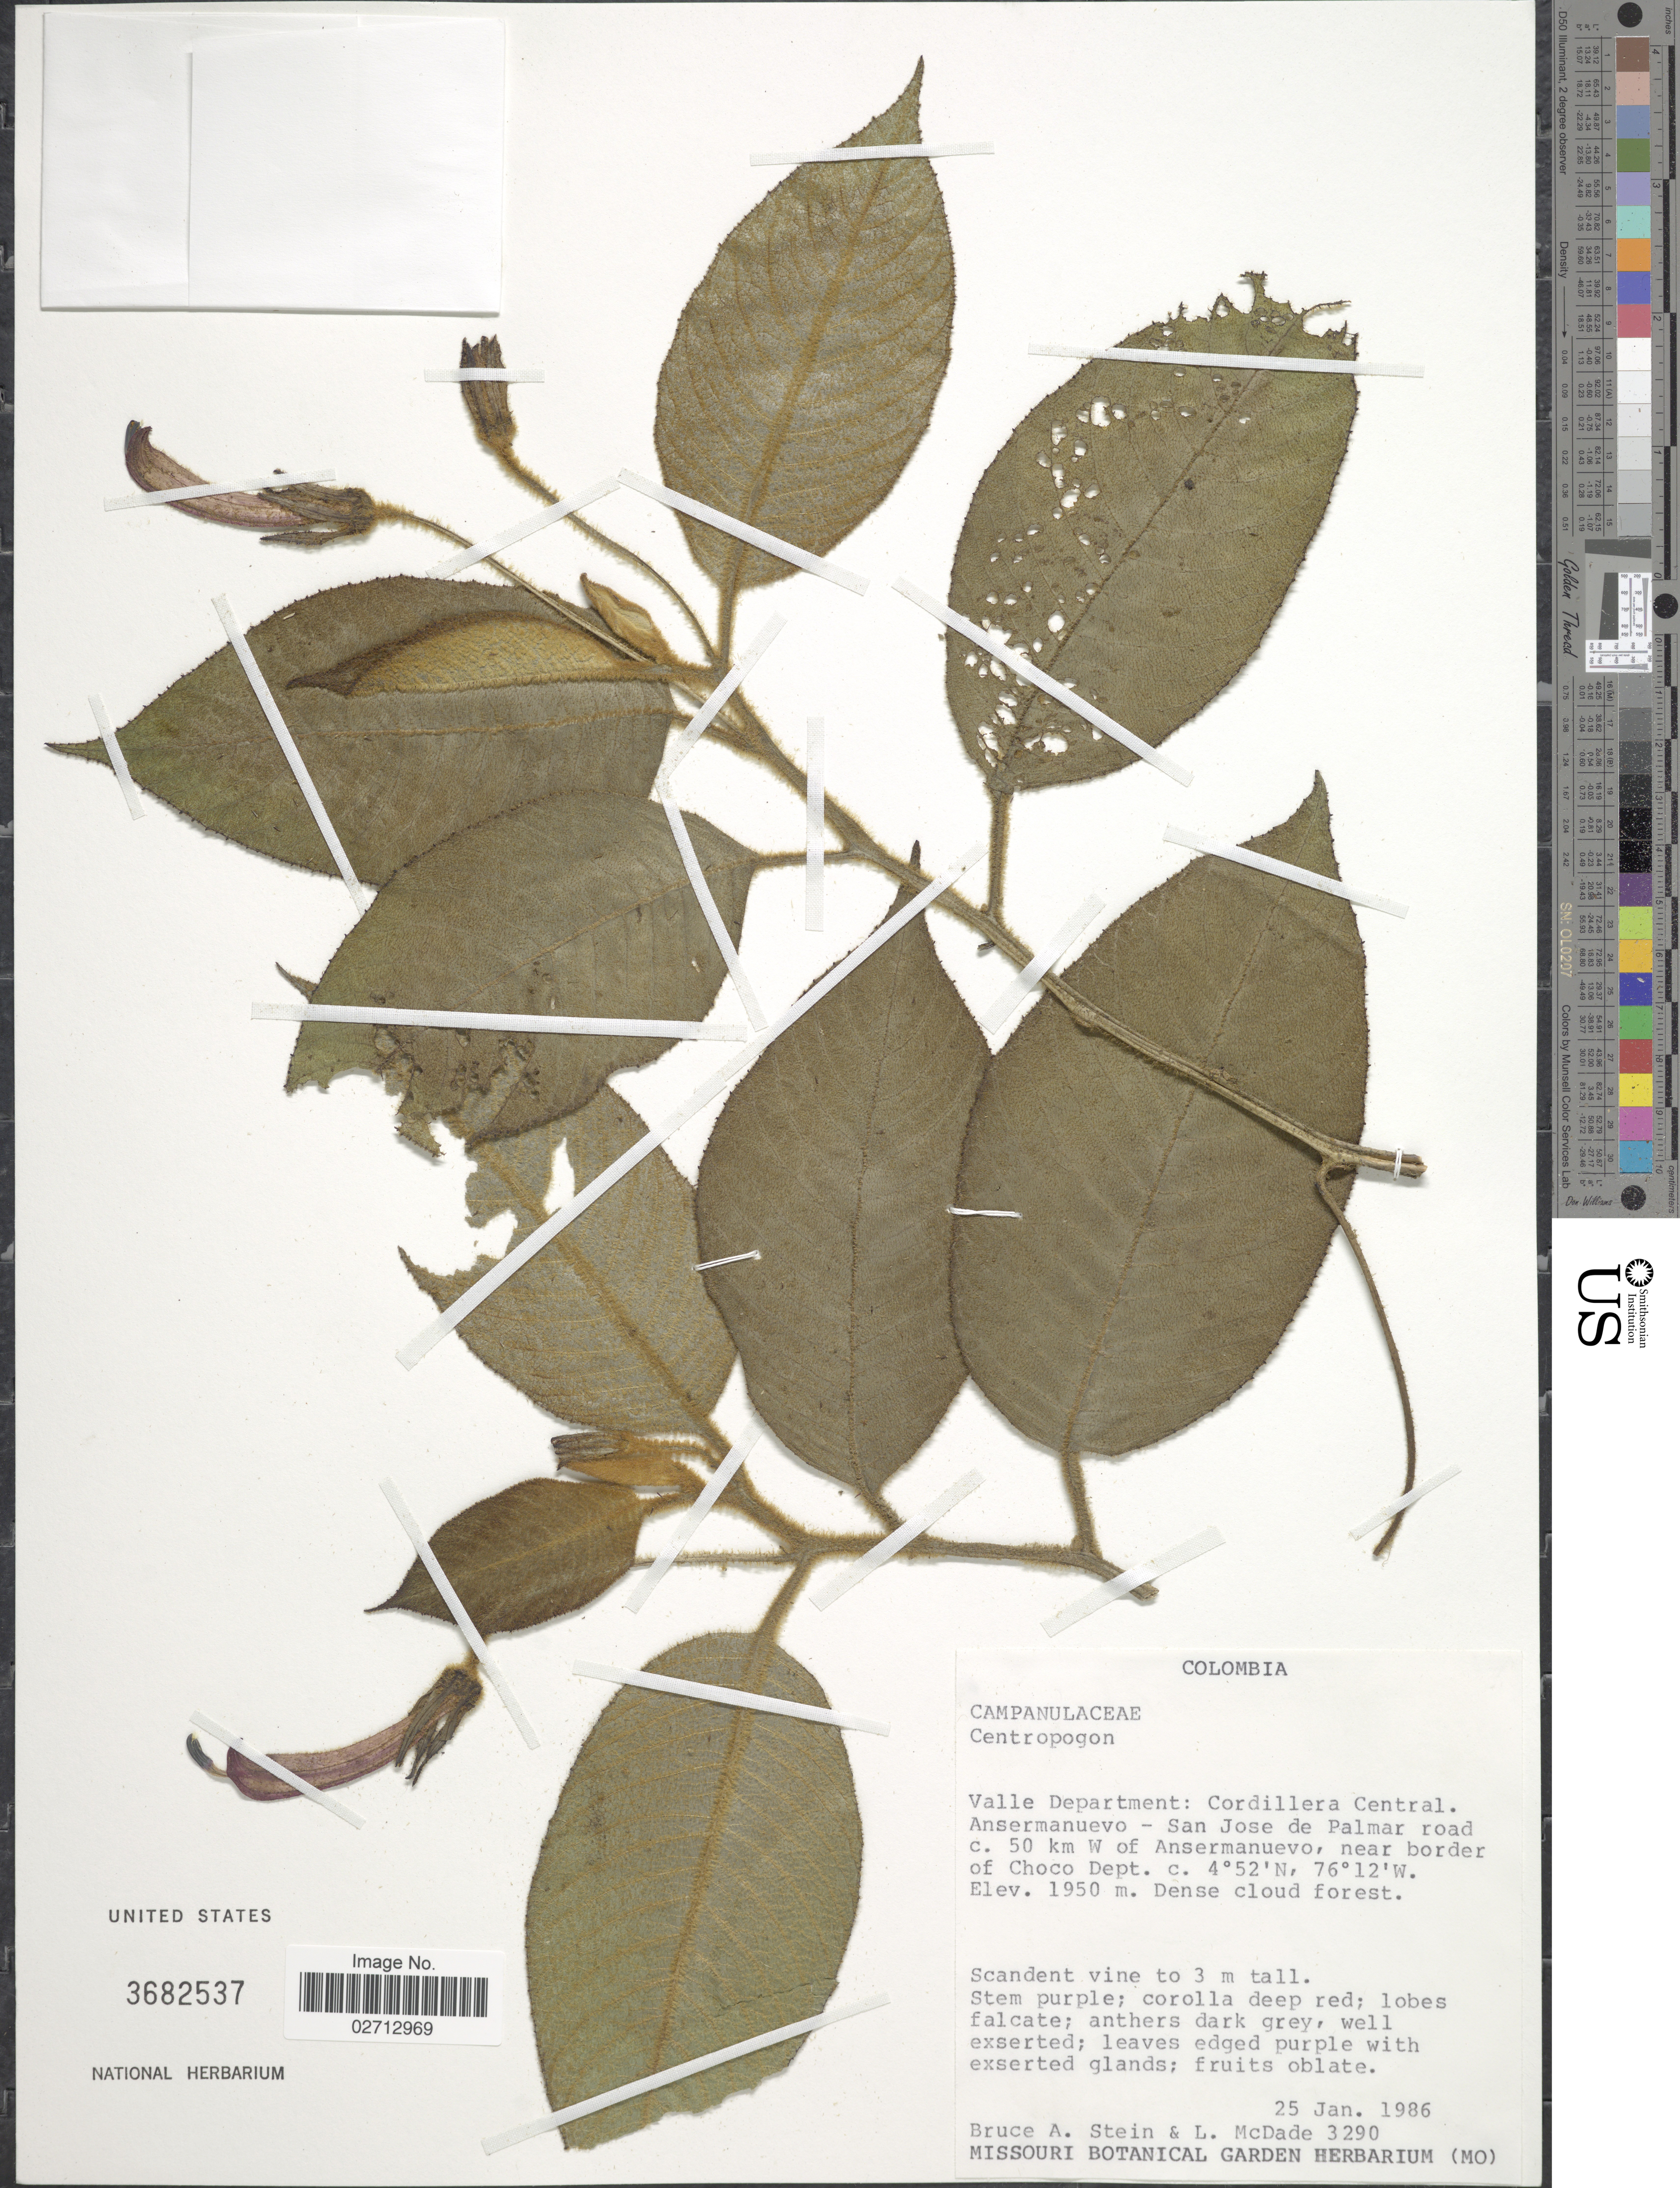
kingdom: Plantae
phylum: Tracheophyta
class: Magnoliopsida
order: Asterales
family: Campanulaceae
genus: Centropogon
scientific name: Centropogon sp.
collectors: B. A. Stein & L. McDade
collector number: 3290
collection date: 1986-01-25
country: Colombia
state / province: Valle del Cauca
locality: Valle Department: Cordillera Central. Ansermanuevo - San Jose de Palmar road c. 50 km W of Ansermanuevo, near border of Choco Dept.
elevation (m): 1950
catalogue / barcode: US 3682537